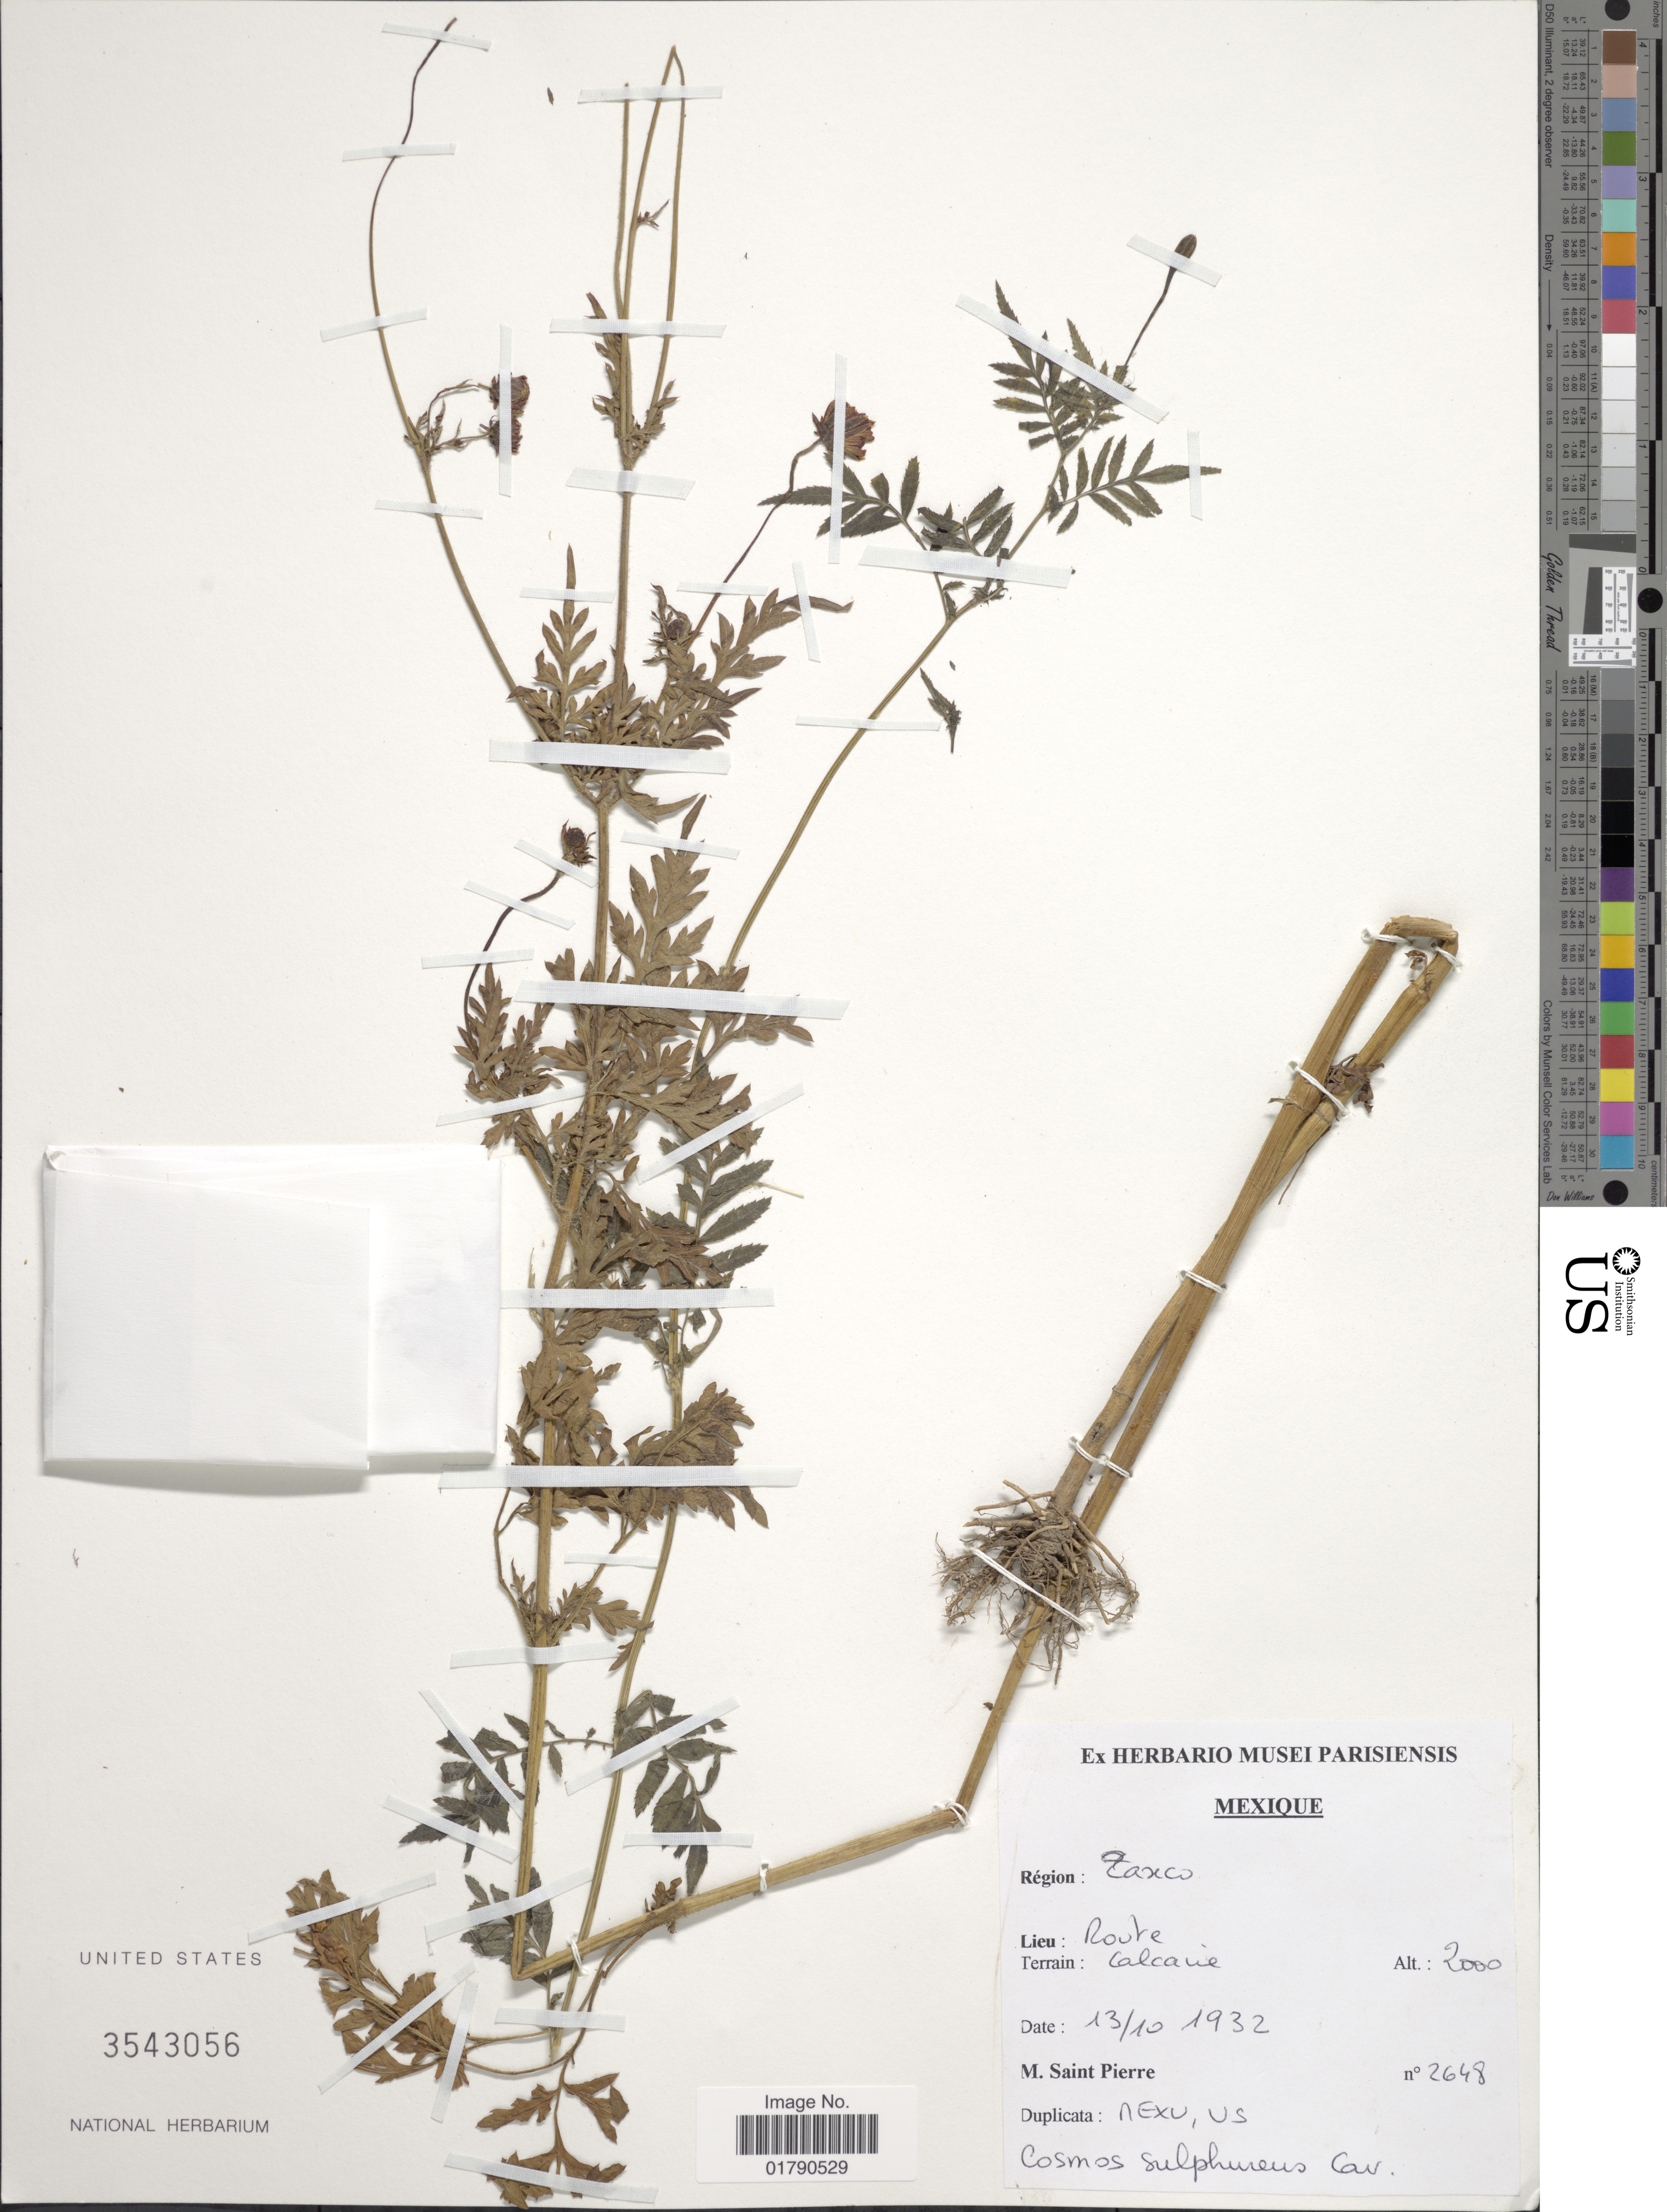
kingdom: Plantae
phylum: Tracheophyta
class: Magnoliopsida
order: Asterales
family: Asteraceae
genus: Cosmos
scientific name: Cosmos sulphureus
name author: Cav.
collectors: M. Saint-Pierre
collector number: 2648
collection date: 1932-10-13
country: Mexico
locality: Taxco, Route, Calcaire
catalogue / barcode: US 3543056